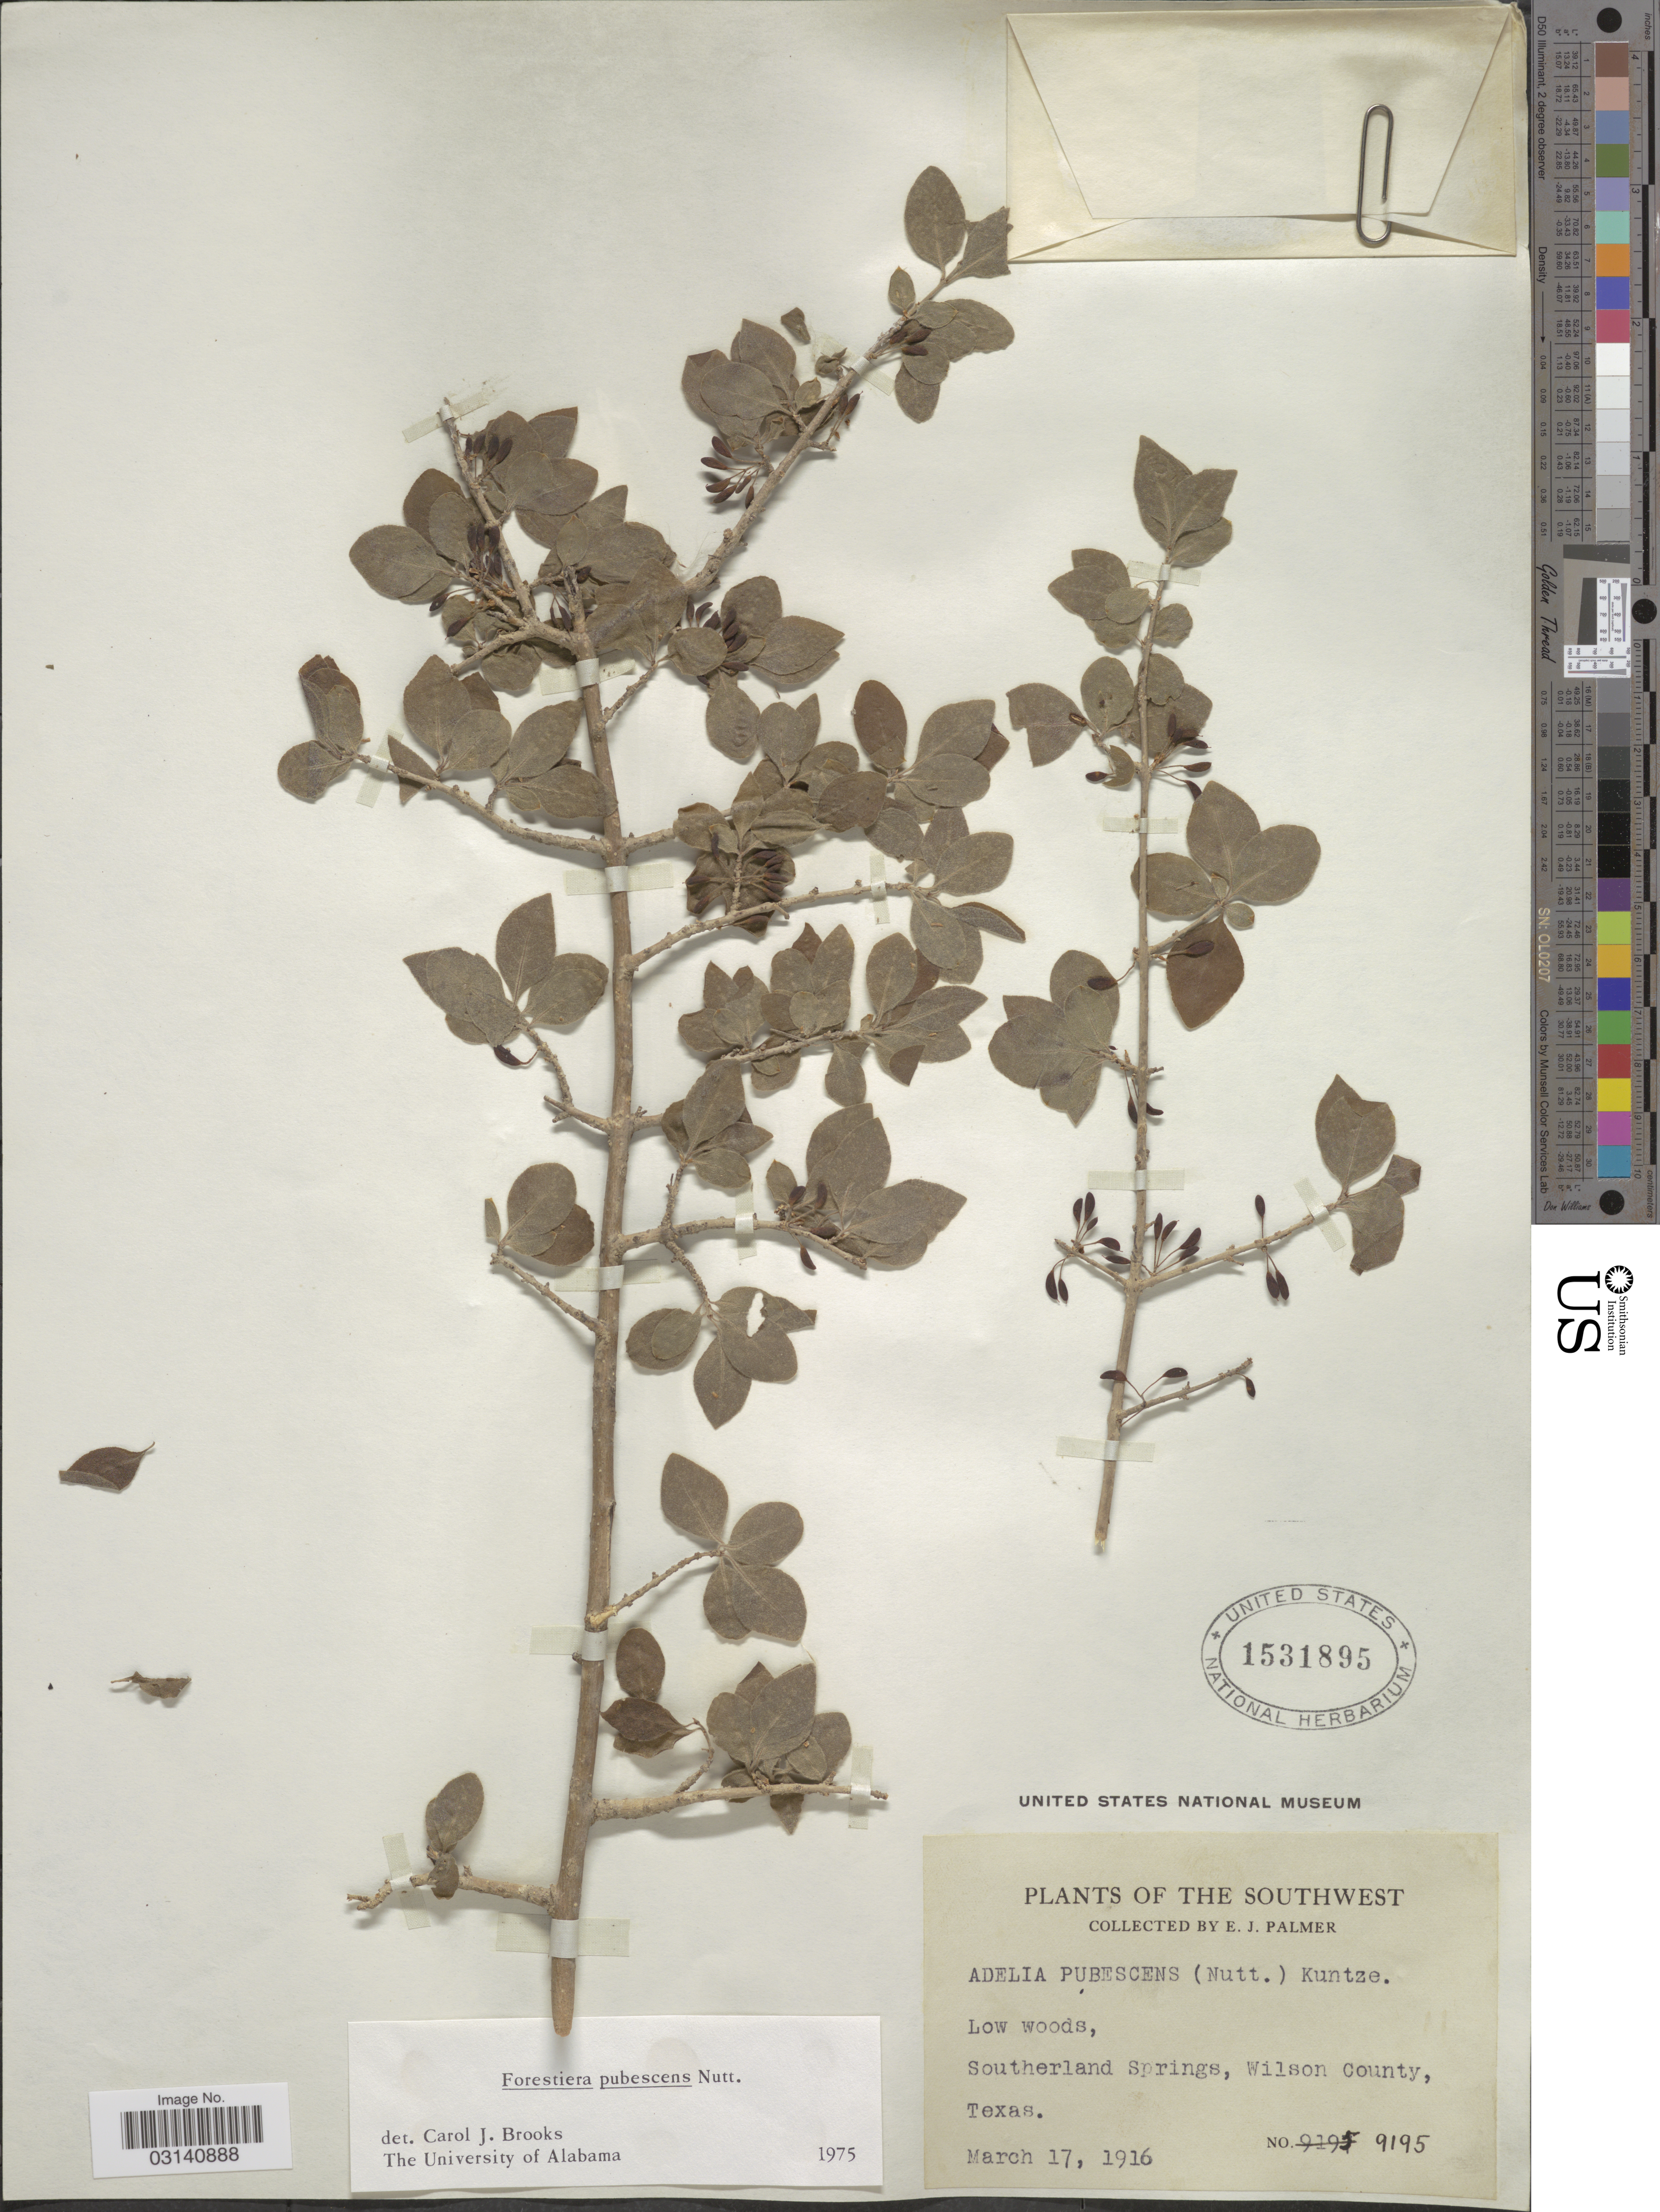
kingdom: Plantae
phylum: Tracheophyta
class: Magnoliopsida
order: Lamiales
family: Oleaceae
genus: Forestiera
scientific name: Forestiera pubescens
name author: Nutt.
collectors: E. J. Palmer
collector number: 9195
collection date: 1916-03-17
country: United States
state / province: Texas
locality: The Southwest. Southerland Springs, Wilson County.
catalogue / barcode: US 1531895